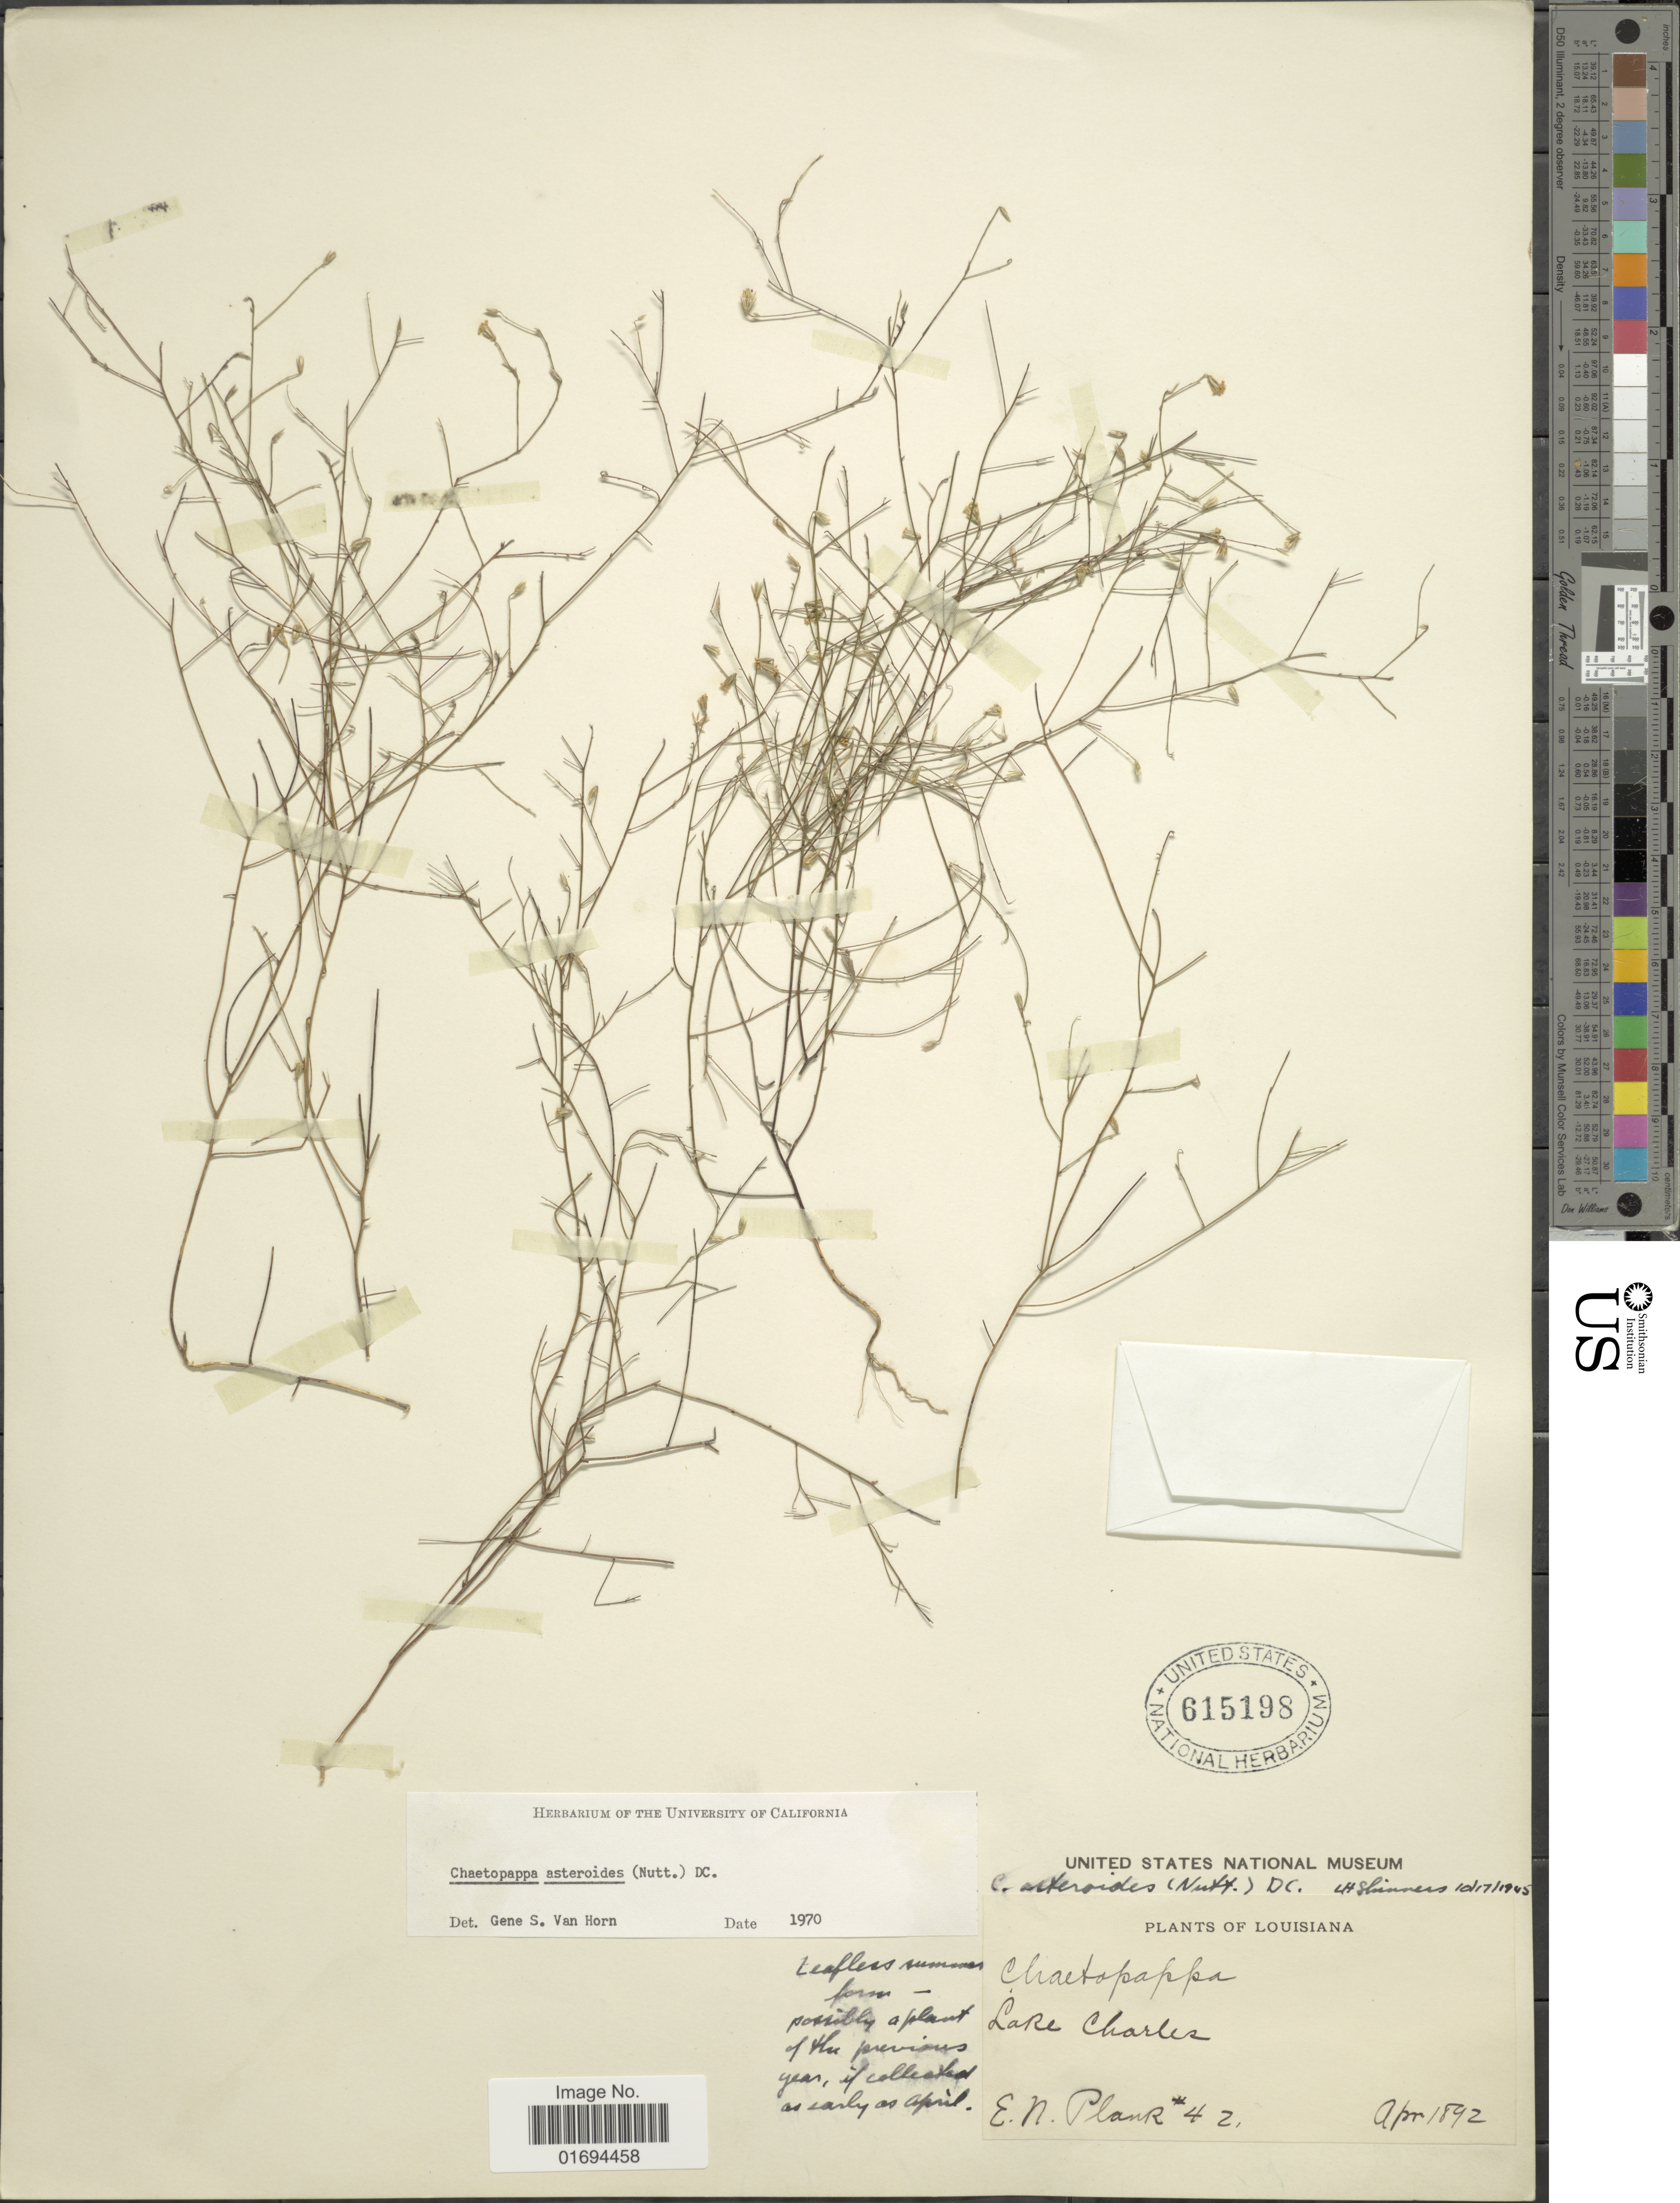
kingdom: Plantae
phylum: Tracheophyta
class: Magnoliopsida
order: Asterales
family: Asteraceae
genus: Chaetopappa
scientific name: Chaetopappa asteroides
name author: (Nutt.) DC.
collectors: E. Plank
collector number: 42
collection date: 1891-04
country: United States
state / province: Louisiana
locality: Lake Charles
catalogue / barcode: US 615198